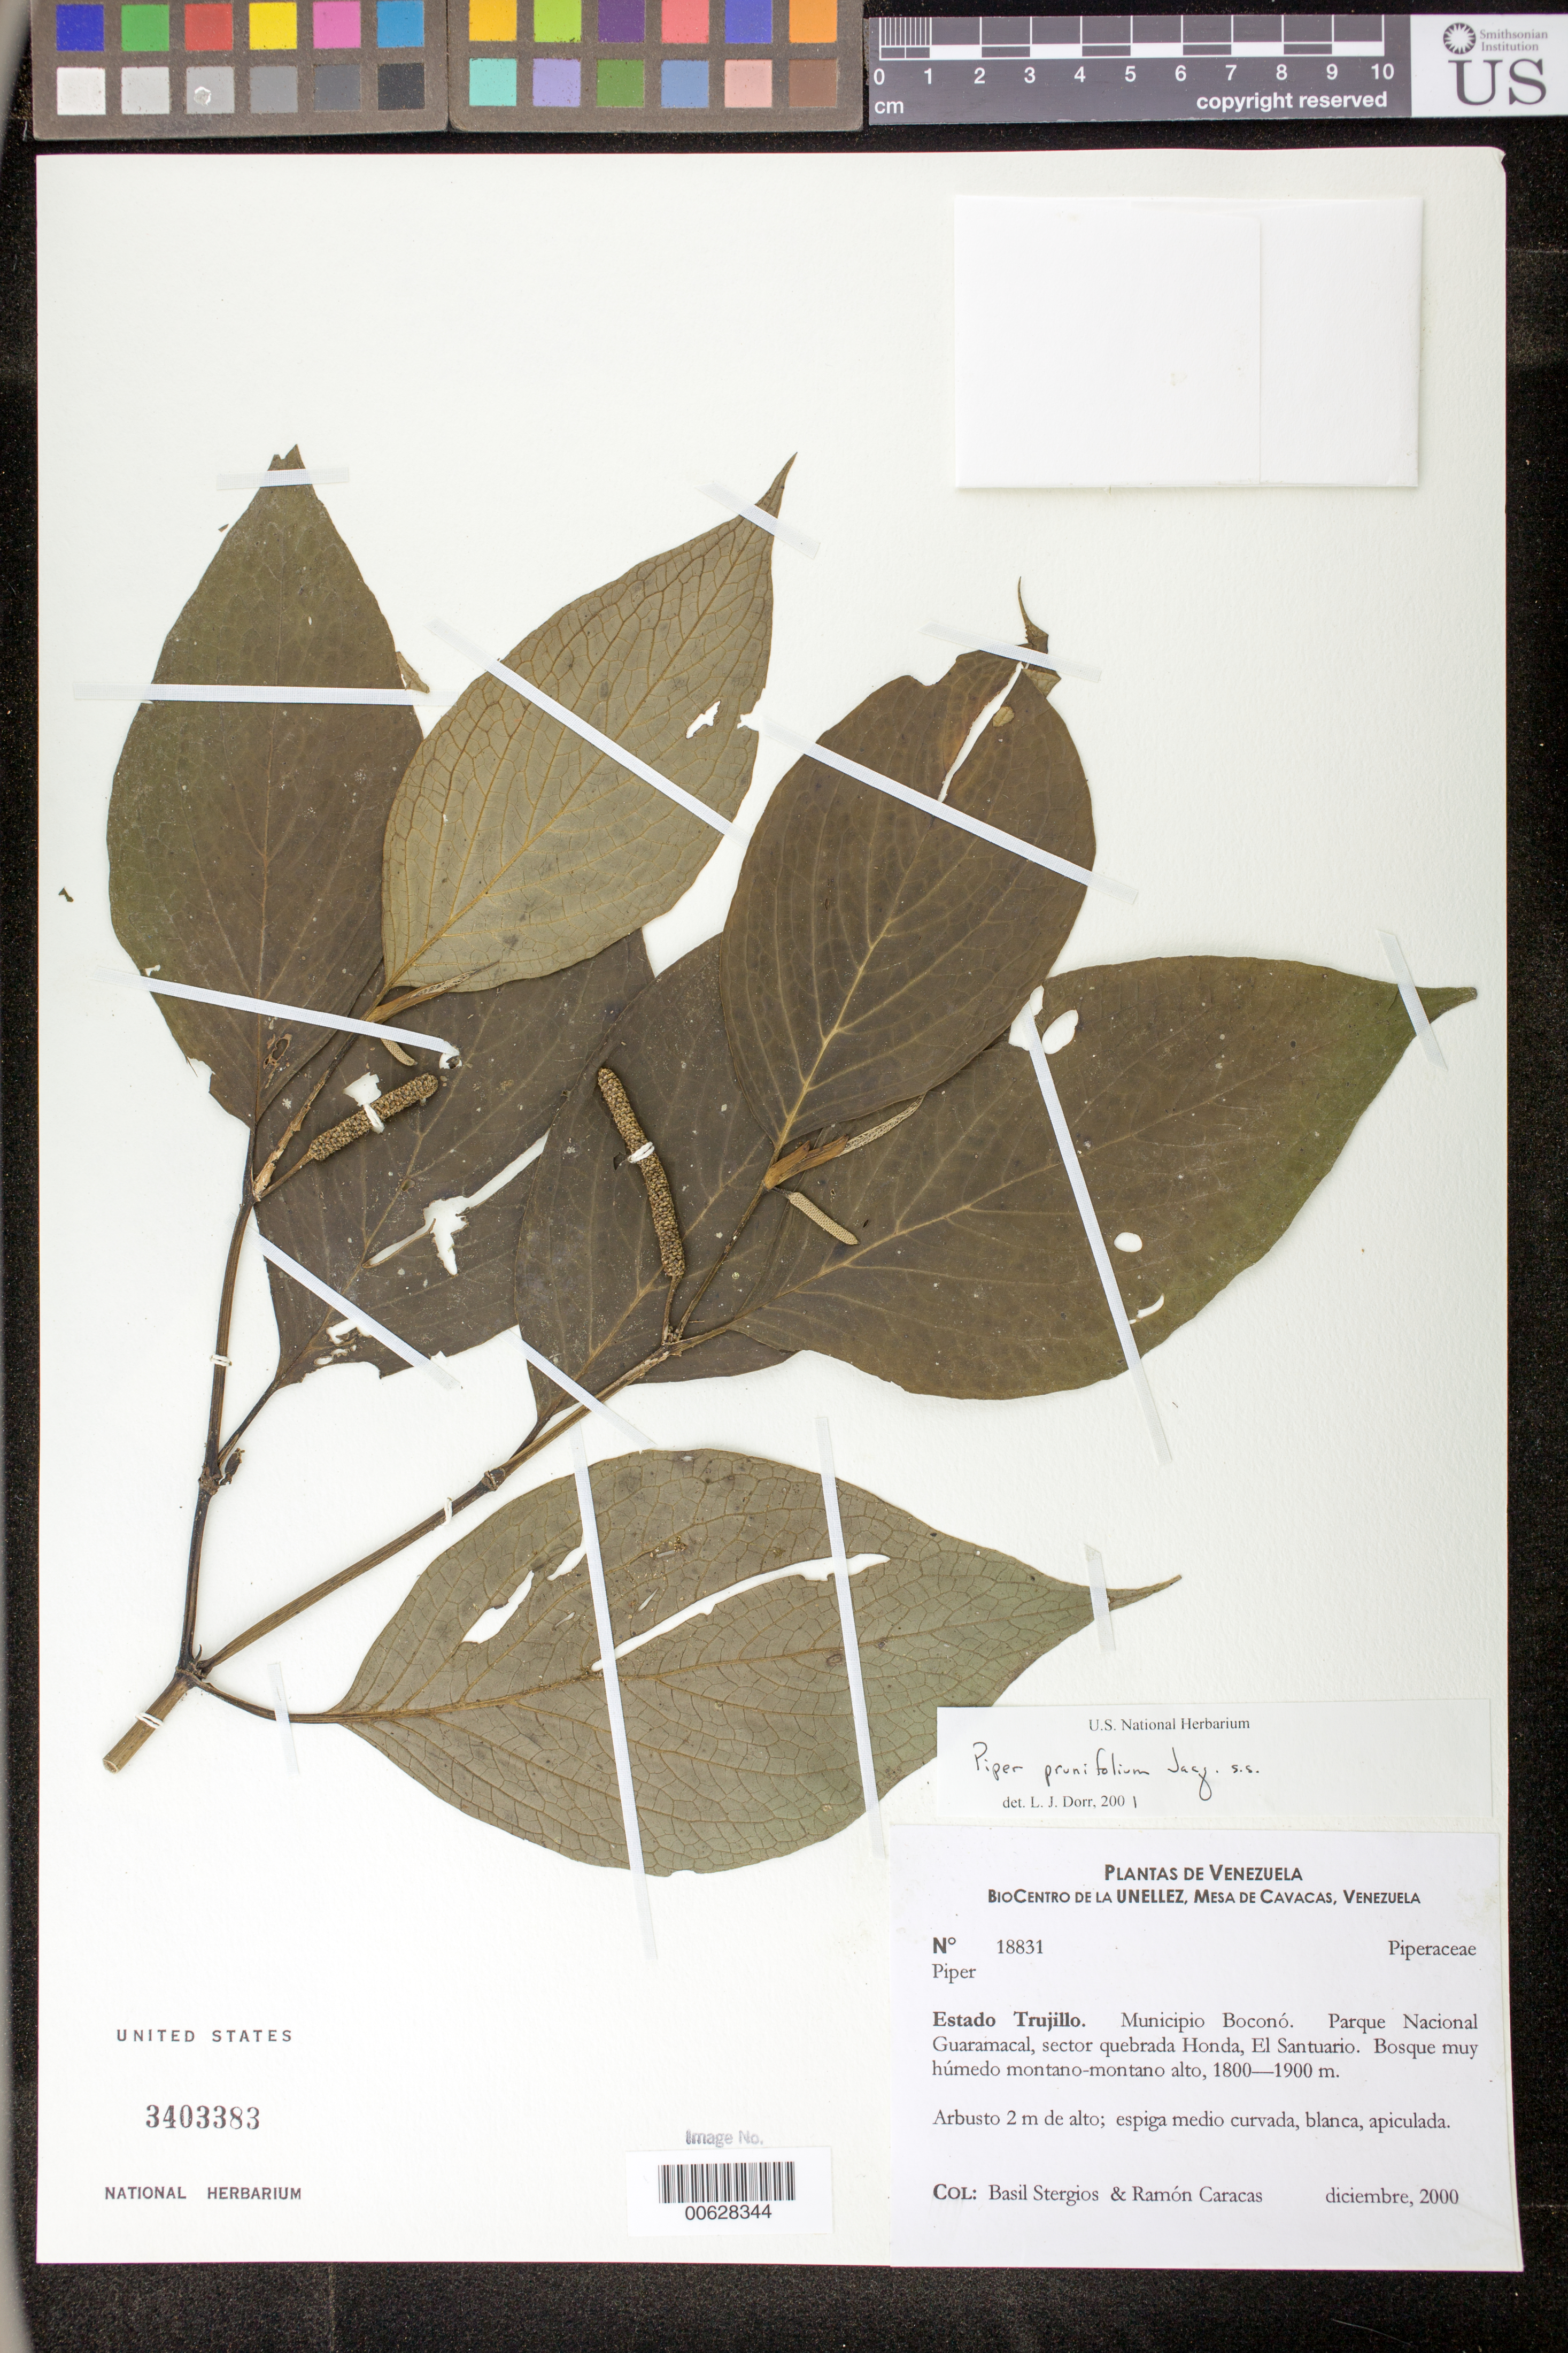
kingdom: Plantae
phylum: Tracheophyta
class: Magnoliopsida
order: Piperales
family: Piperaceae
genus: Piper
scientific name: Piper prunifolium var. prunifolium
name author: Jacq.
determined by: Dorr, L. J., (BOT), Smithsonian Institution - National Museum of Natural History (UNITED STATES)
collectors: B. G. Stergios & R. Caracas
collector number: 18831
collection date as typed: Dec 2000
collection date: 2000-12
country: Venezuela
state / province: Trujillo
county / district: Boconó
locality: Parque Nacional Guaramacal, quebrada Honda, El Santuario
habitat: Bosque muy húmedo montano-montano alto.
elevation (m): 1800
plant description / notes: HUA, PORT, US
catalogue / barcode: US 3403383